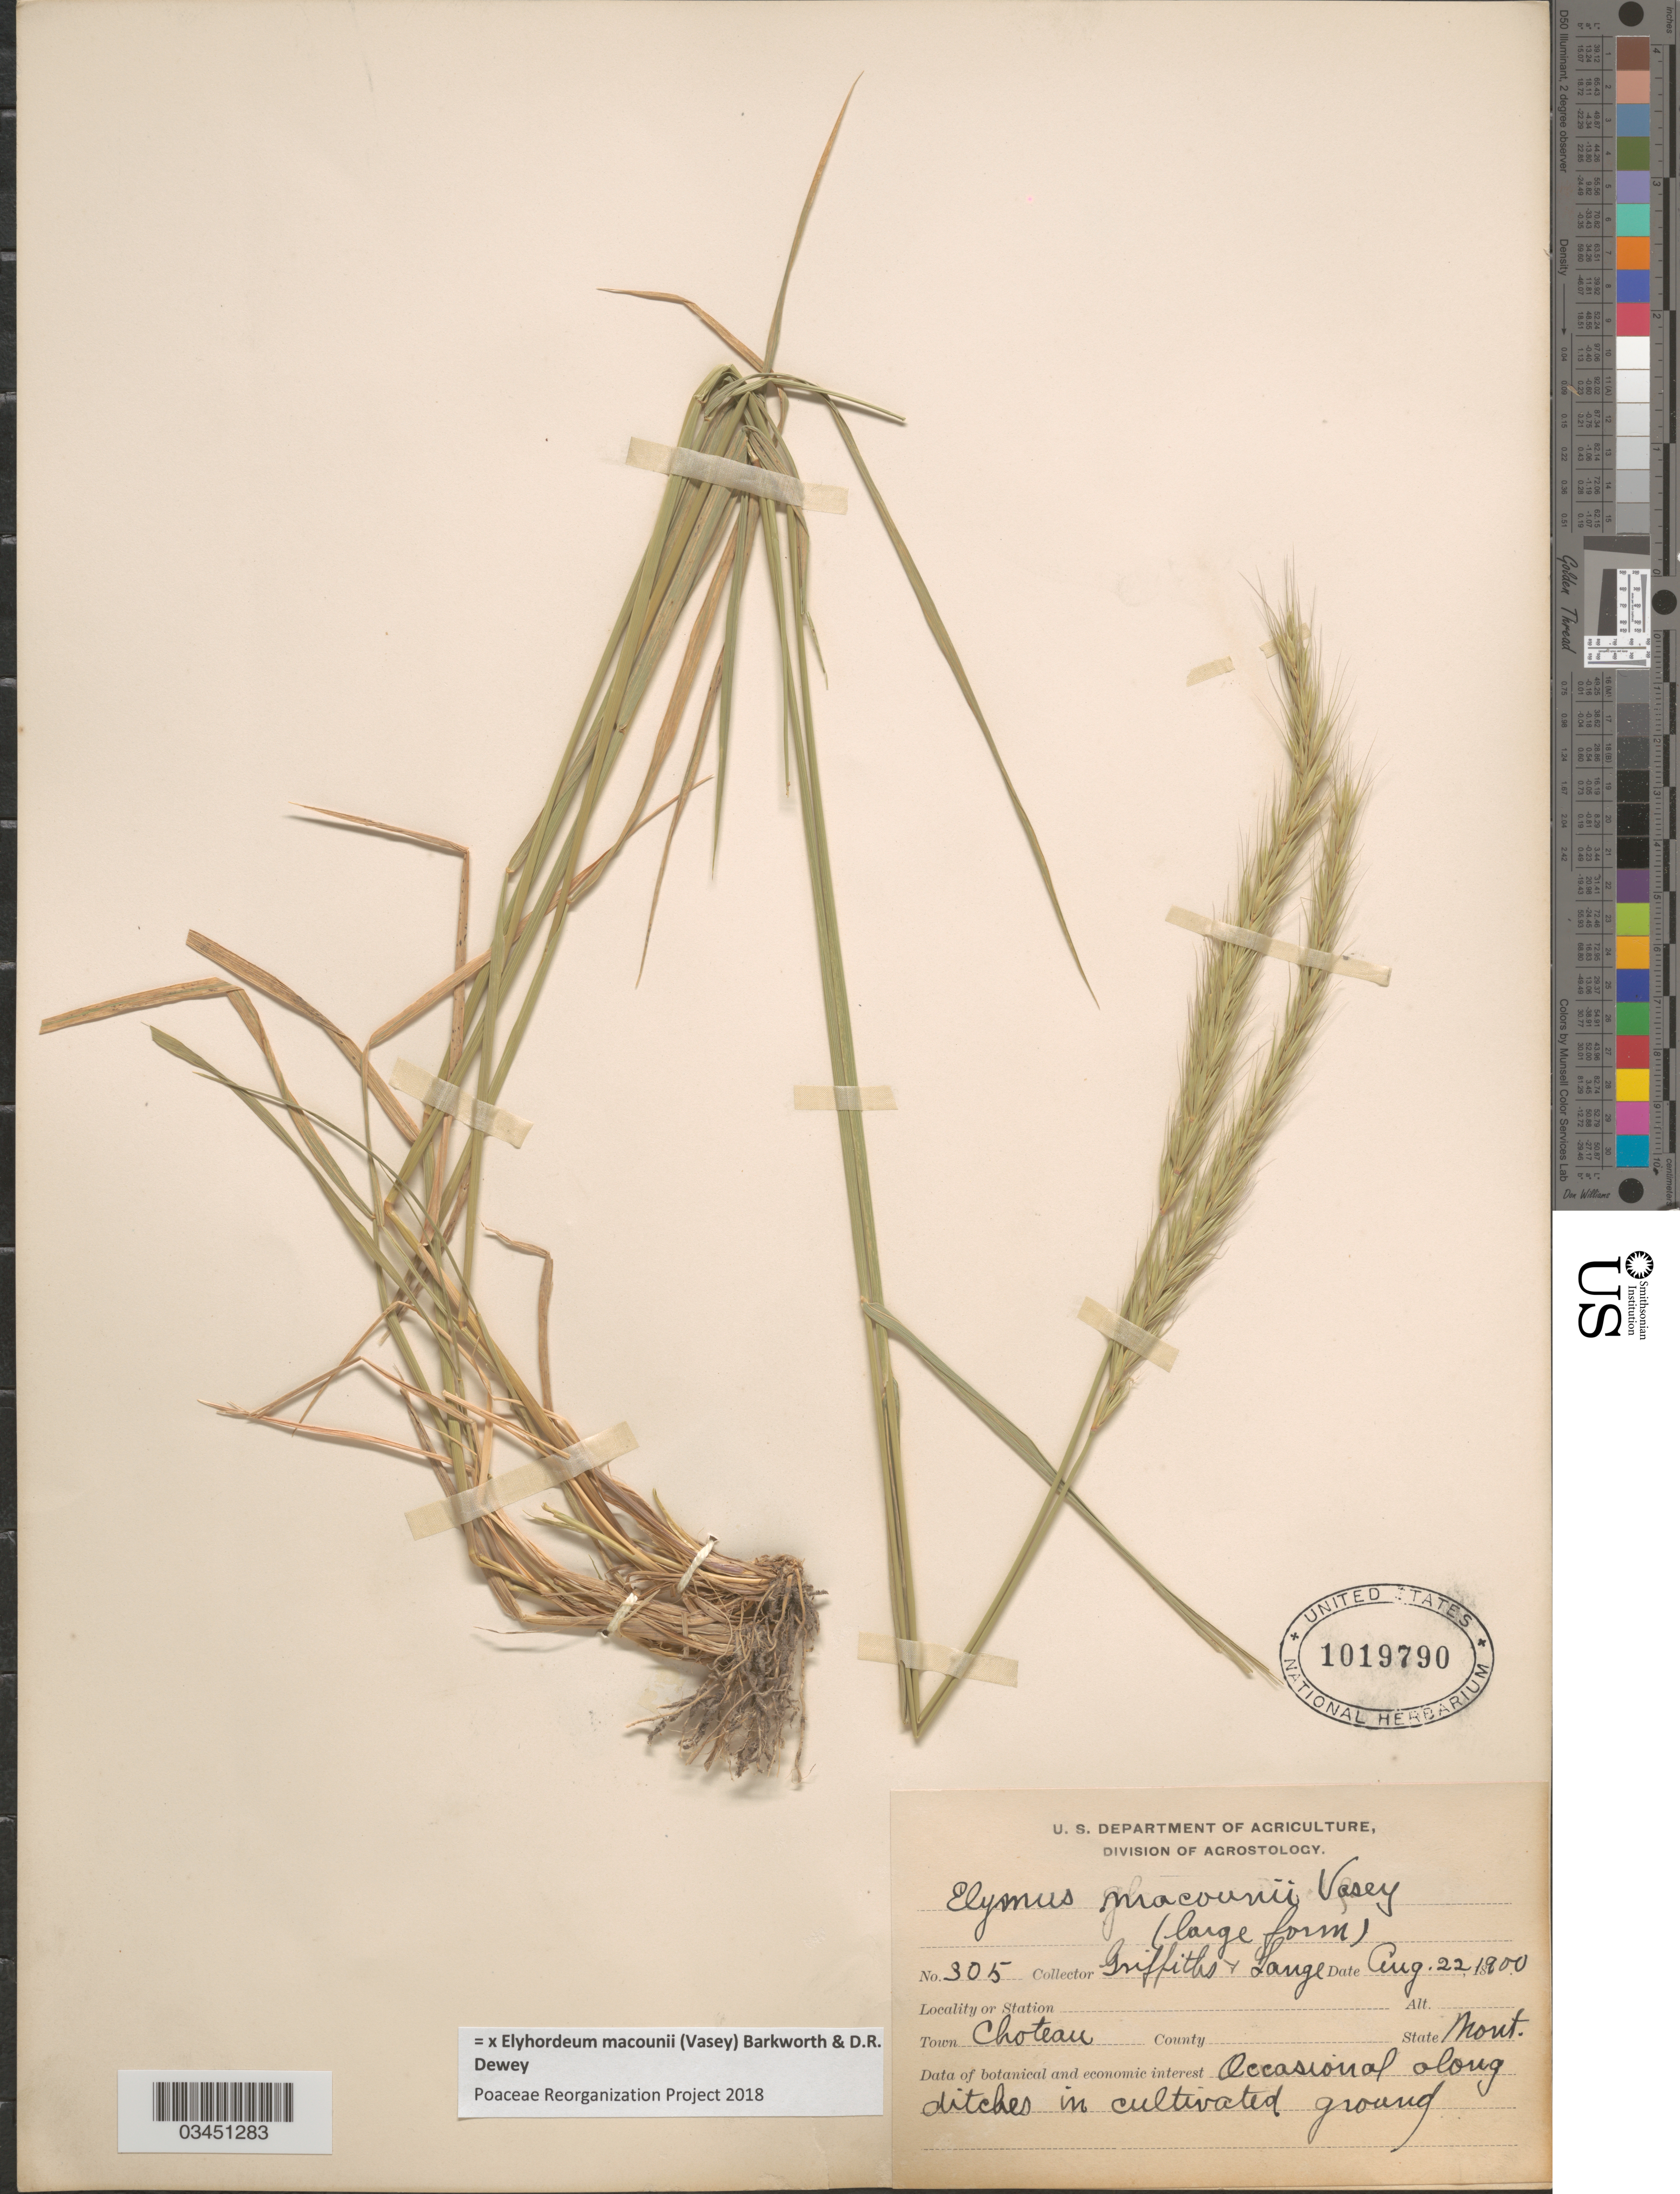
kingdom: Plantae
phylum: Tracheophyta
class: Liliopsida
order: Poales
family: Poaceae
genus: Elyhordeum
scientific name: x Elyhordeum macounii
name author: (Vasey) Barkworth & Dewey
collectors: -- Griffiths & -- Lange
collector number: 305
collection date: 1900-08-22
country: United States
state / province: Montana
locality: Town Choteau. Occasional along ditches in cultivated ground.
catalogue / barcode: US 1019790